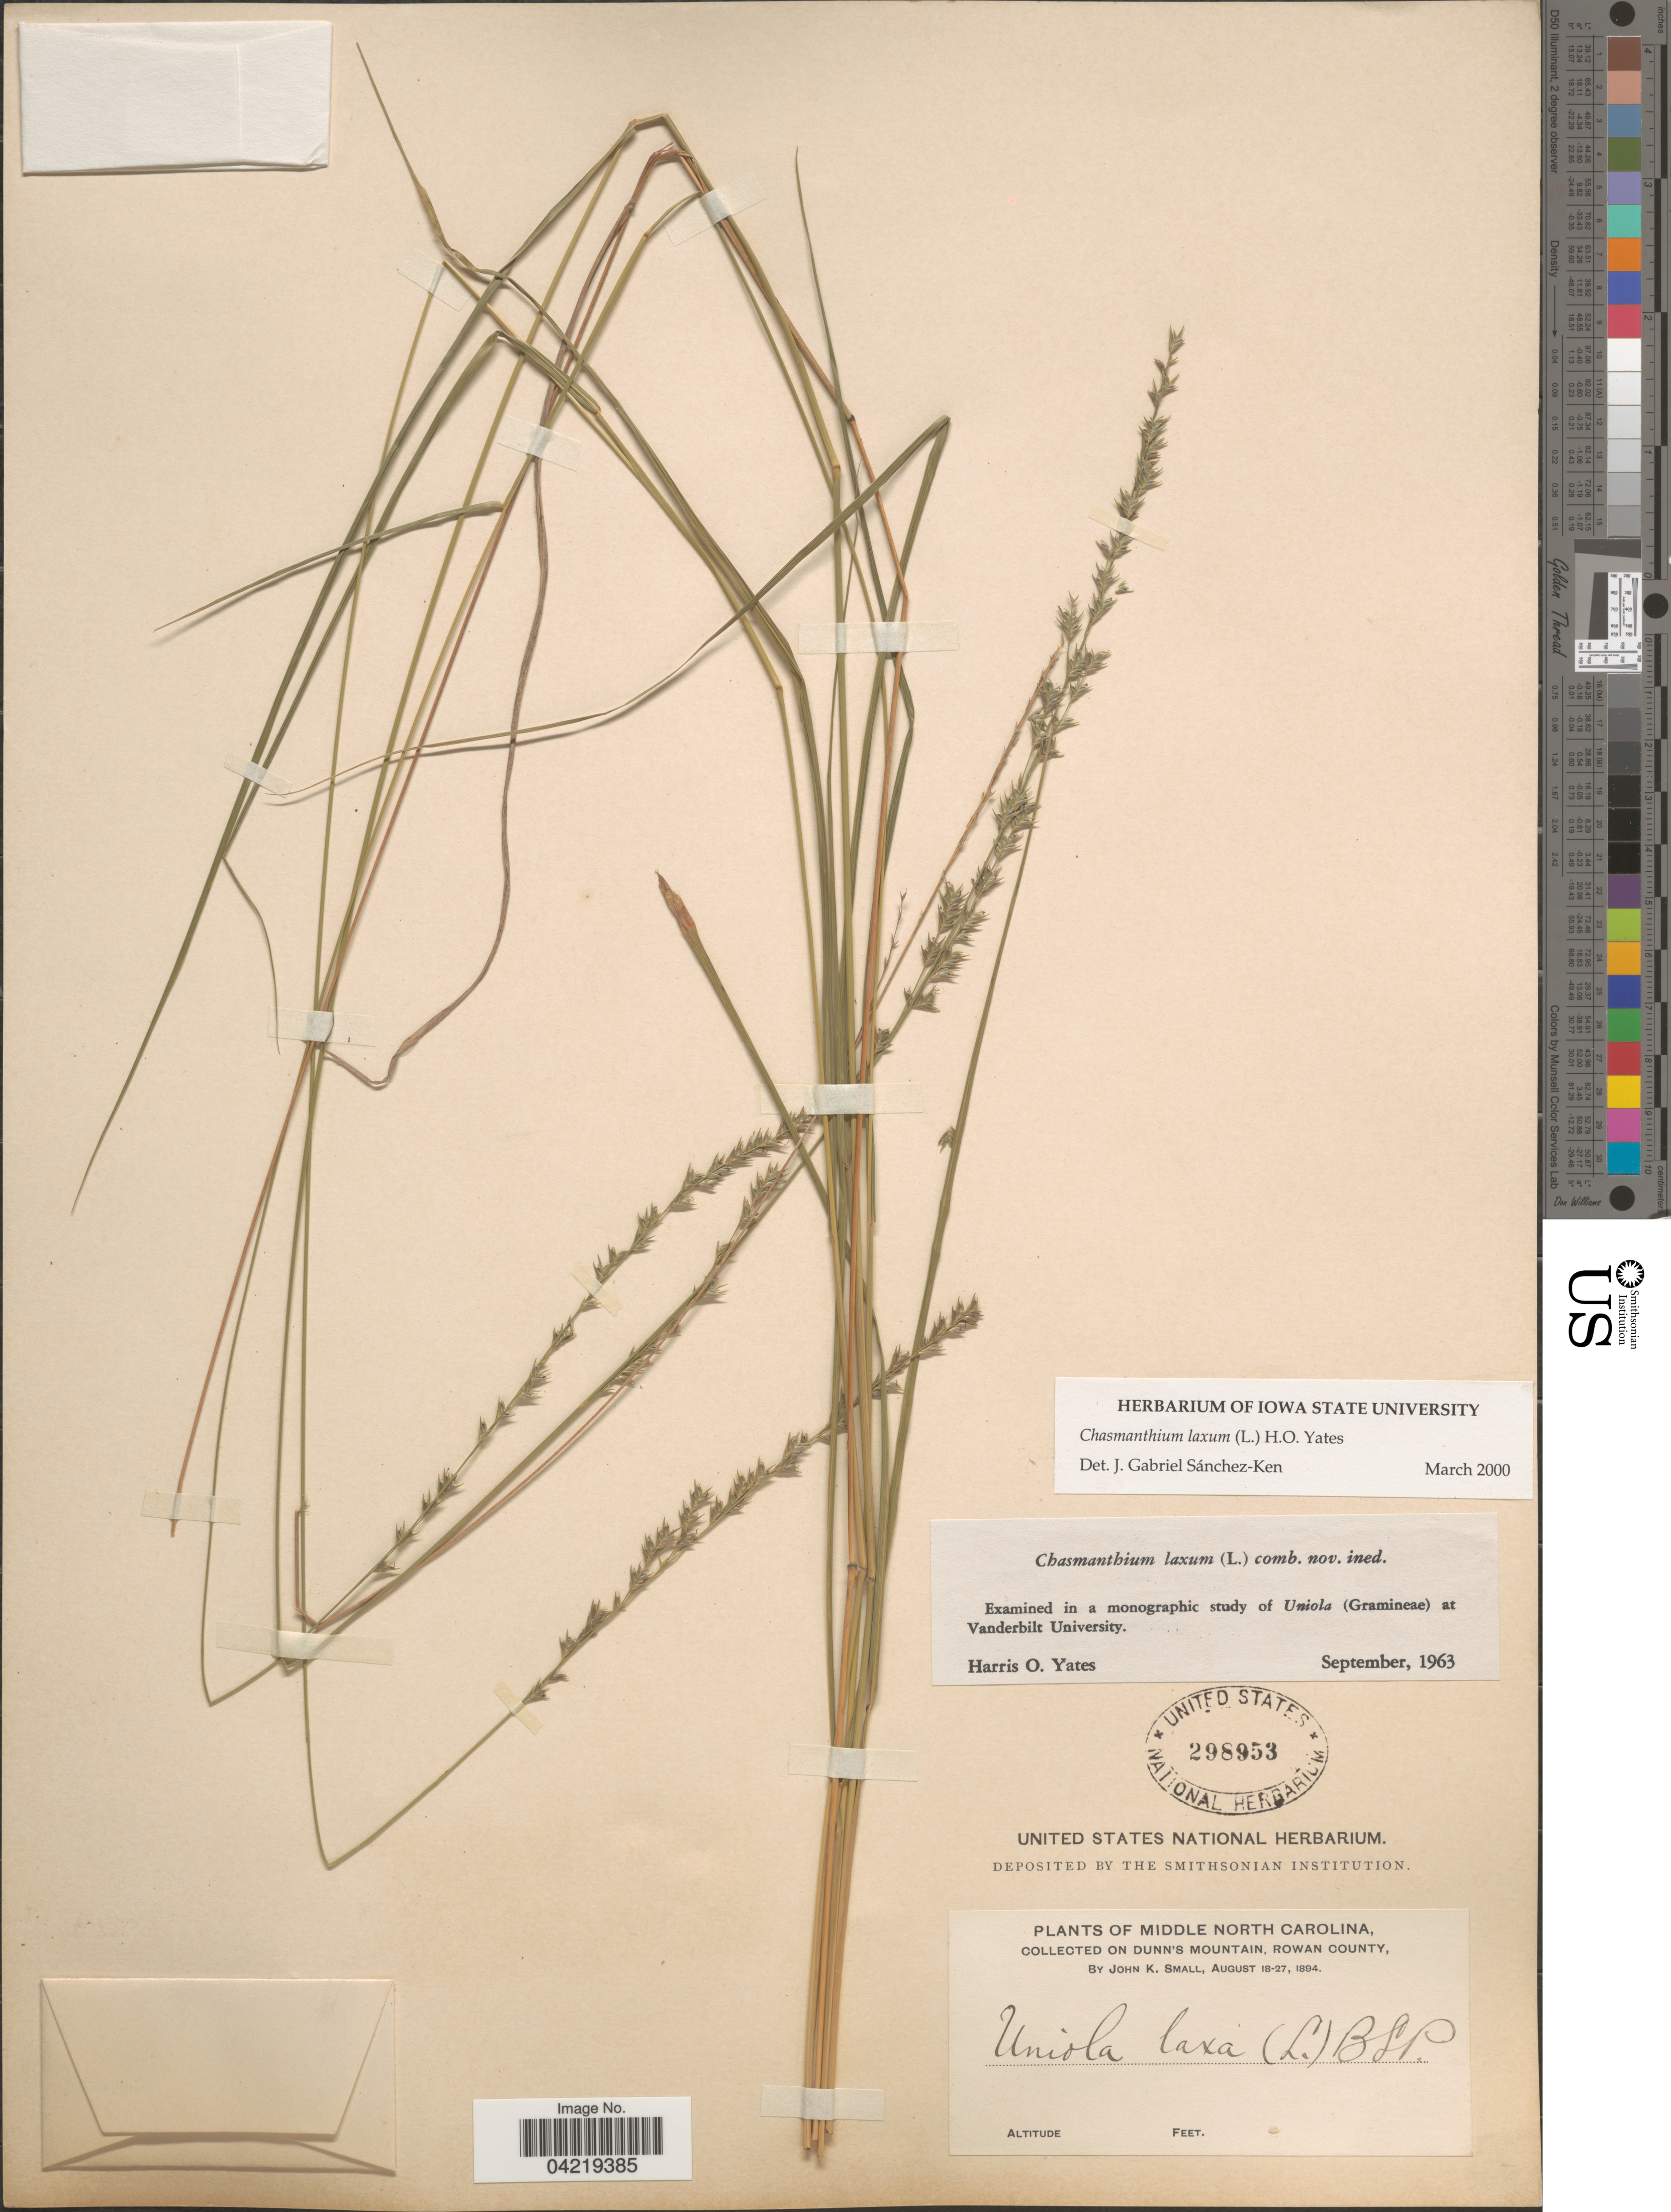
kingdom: Plantae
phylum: Tracheophyta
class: Liliopsida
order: Poales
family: Poaceae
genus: Chasmanthium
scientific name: Chasmanthium laxum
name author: (L.) H.O. Yates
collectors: J. K. Small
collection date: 1894-08-18/1894-08-27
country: United States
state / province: North Carolina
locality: Middle North Carolina. On Dunn's Mountain, Rowan County.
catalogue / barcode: US 298953